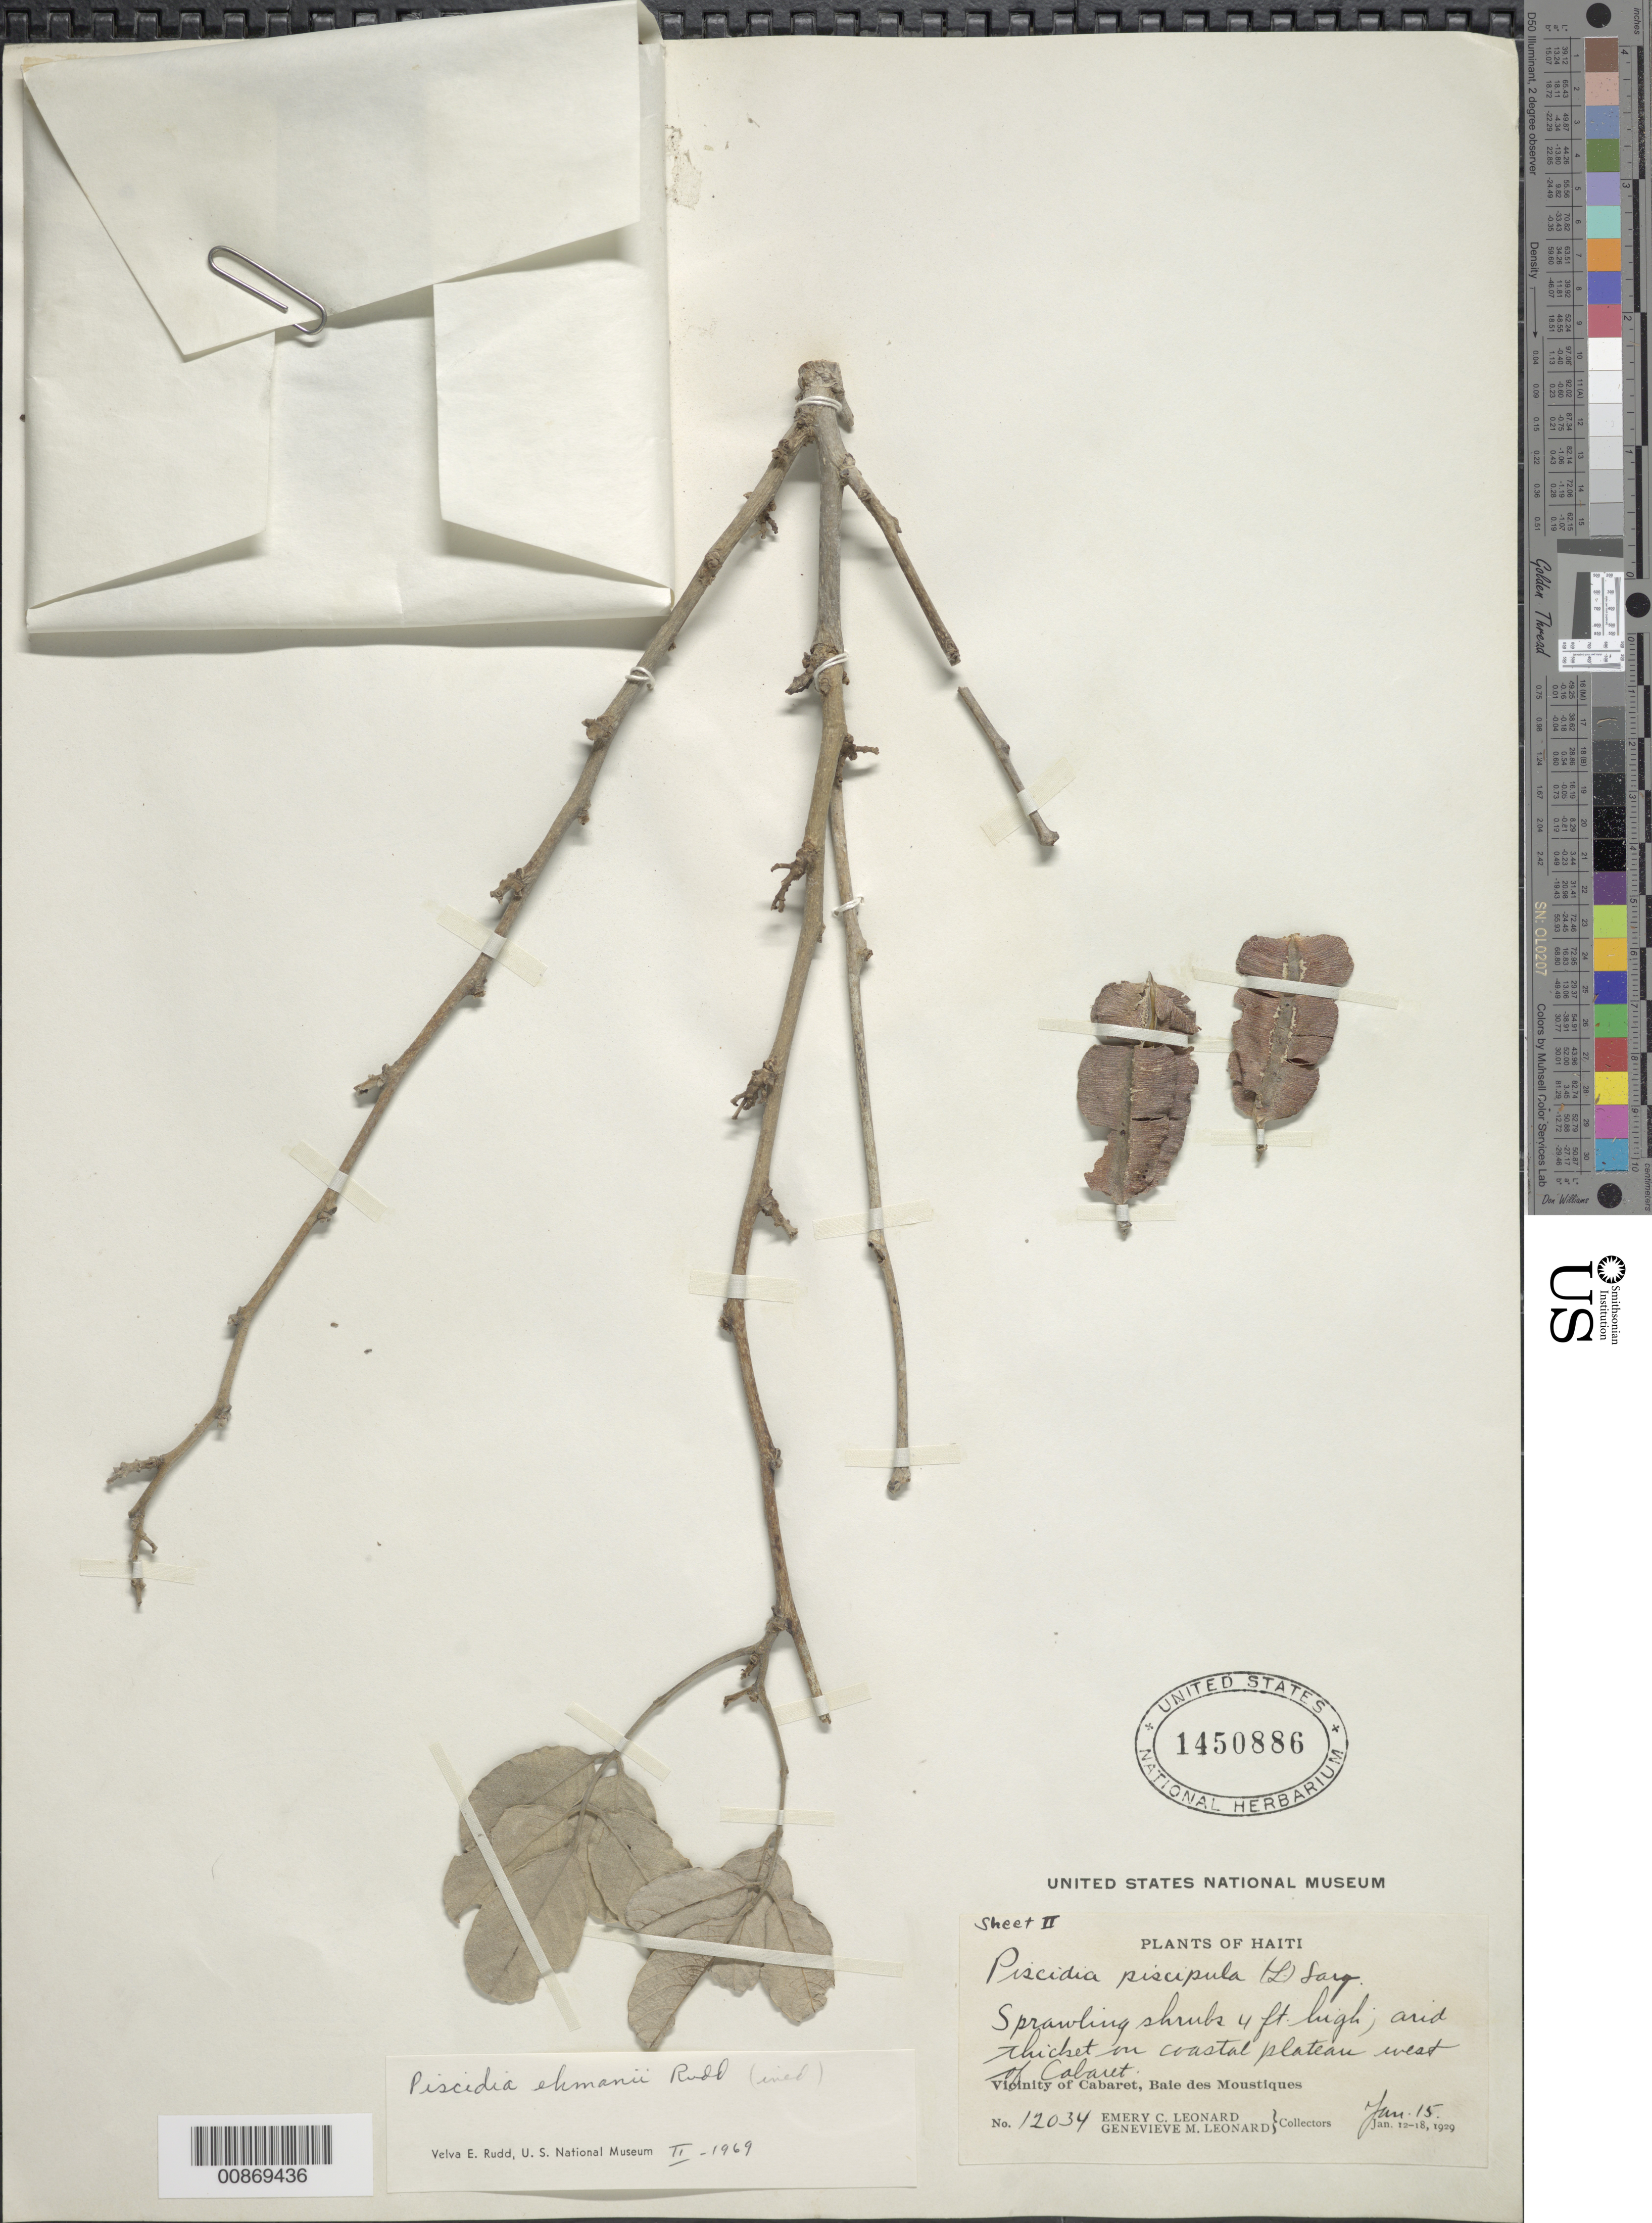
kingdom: Plantae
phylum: Tracheophyta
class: Magnoliopsida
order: Fabales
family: Fabaceae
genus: Piscidia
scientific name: Piscidia ekmanii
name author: Rudd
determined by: Rudd, V. E.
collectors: E. C. Leonard & G. M. Leonard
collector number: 12034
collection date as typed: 15 Jan 1929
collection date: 1929-01-15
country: Haiti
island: Hispaniola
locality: Vicinity of Cabaret, Baie des Moustiques. On coastal plateau west of Cabaret.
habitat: Arid thicket on coastal plateau.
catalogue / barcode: US 1450886